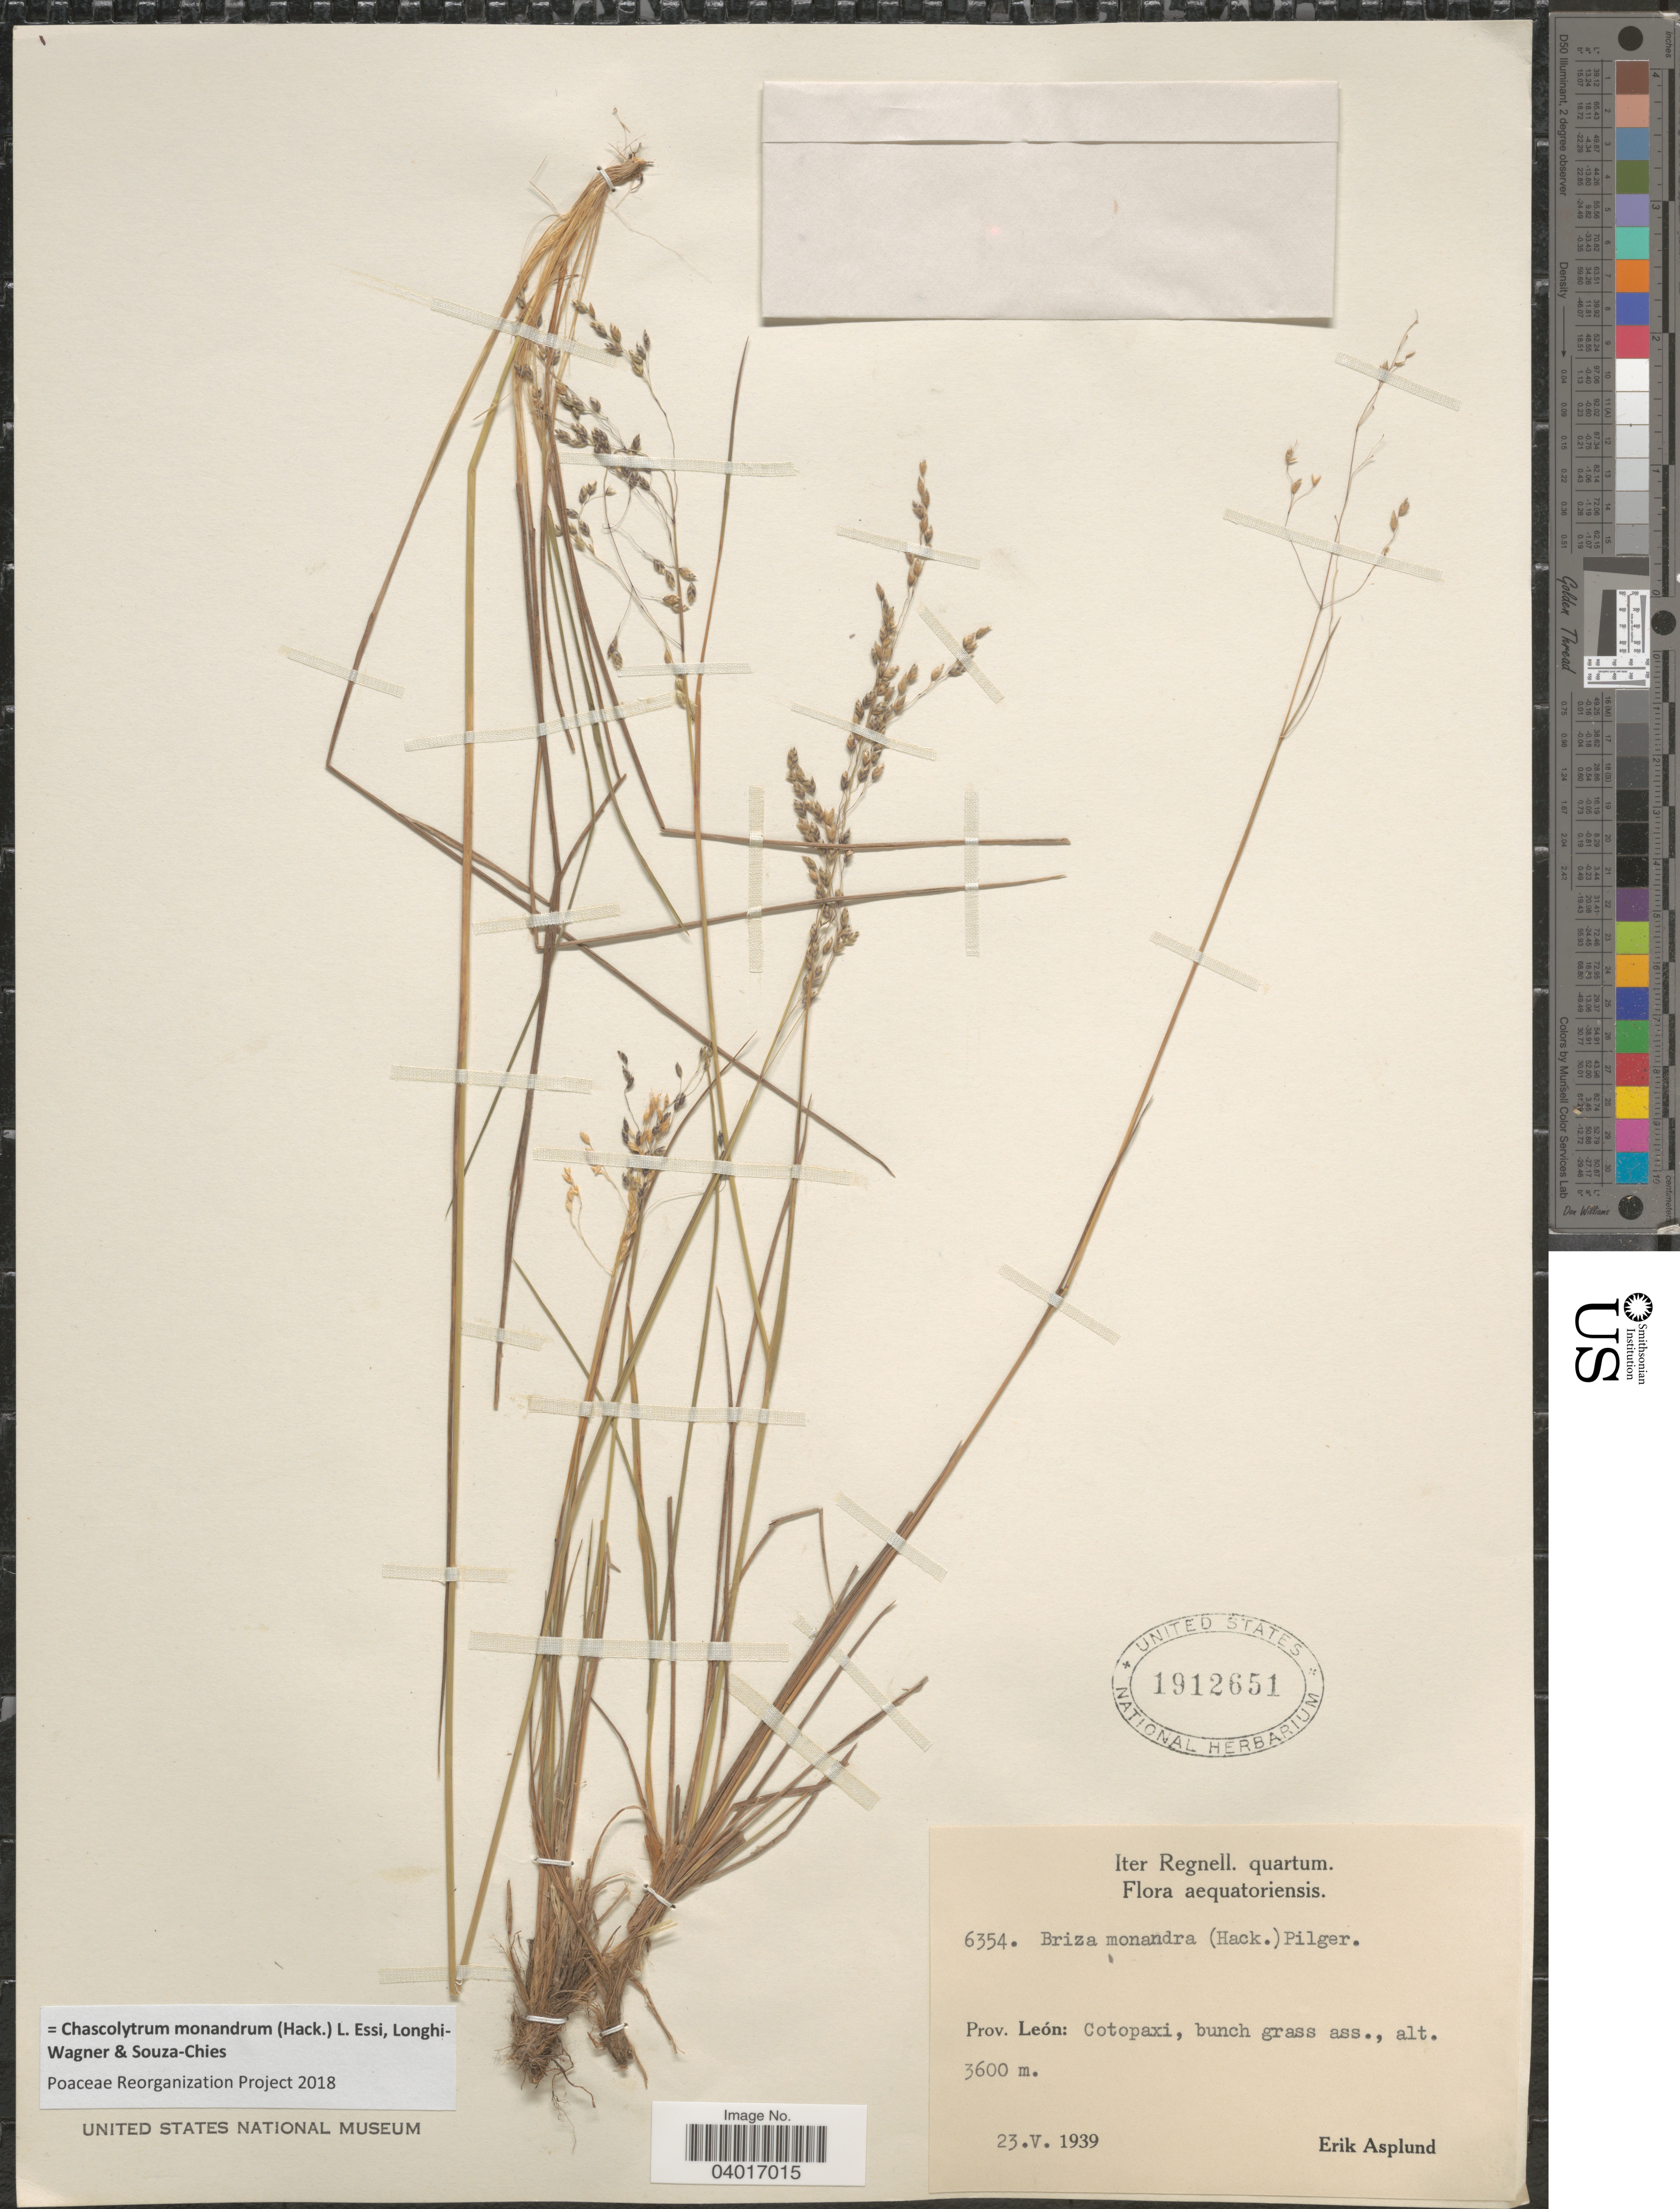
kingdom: Plantae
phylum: Tracheophyta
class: Liliopsida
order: Poales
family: Poaceae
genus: Chascolytrum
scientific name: Chascolytrum monandrum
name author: (Hack.) L. Essi et al.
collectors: E. Asplund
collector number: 6354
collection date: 1939-05-23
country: Ecuador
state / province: Cotopaxi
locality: Prov. León.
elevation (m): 3600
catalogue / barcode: US 1912651